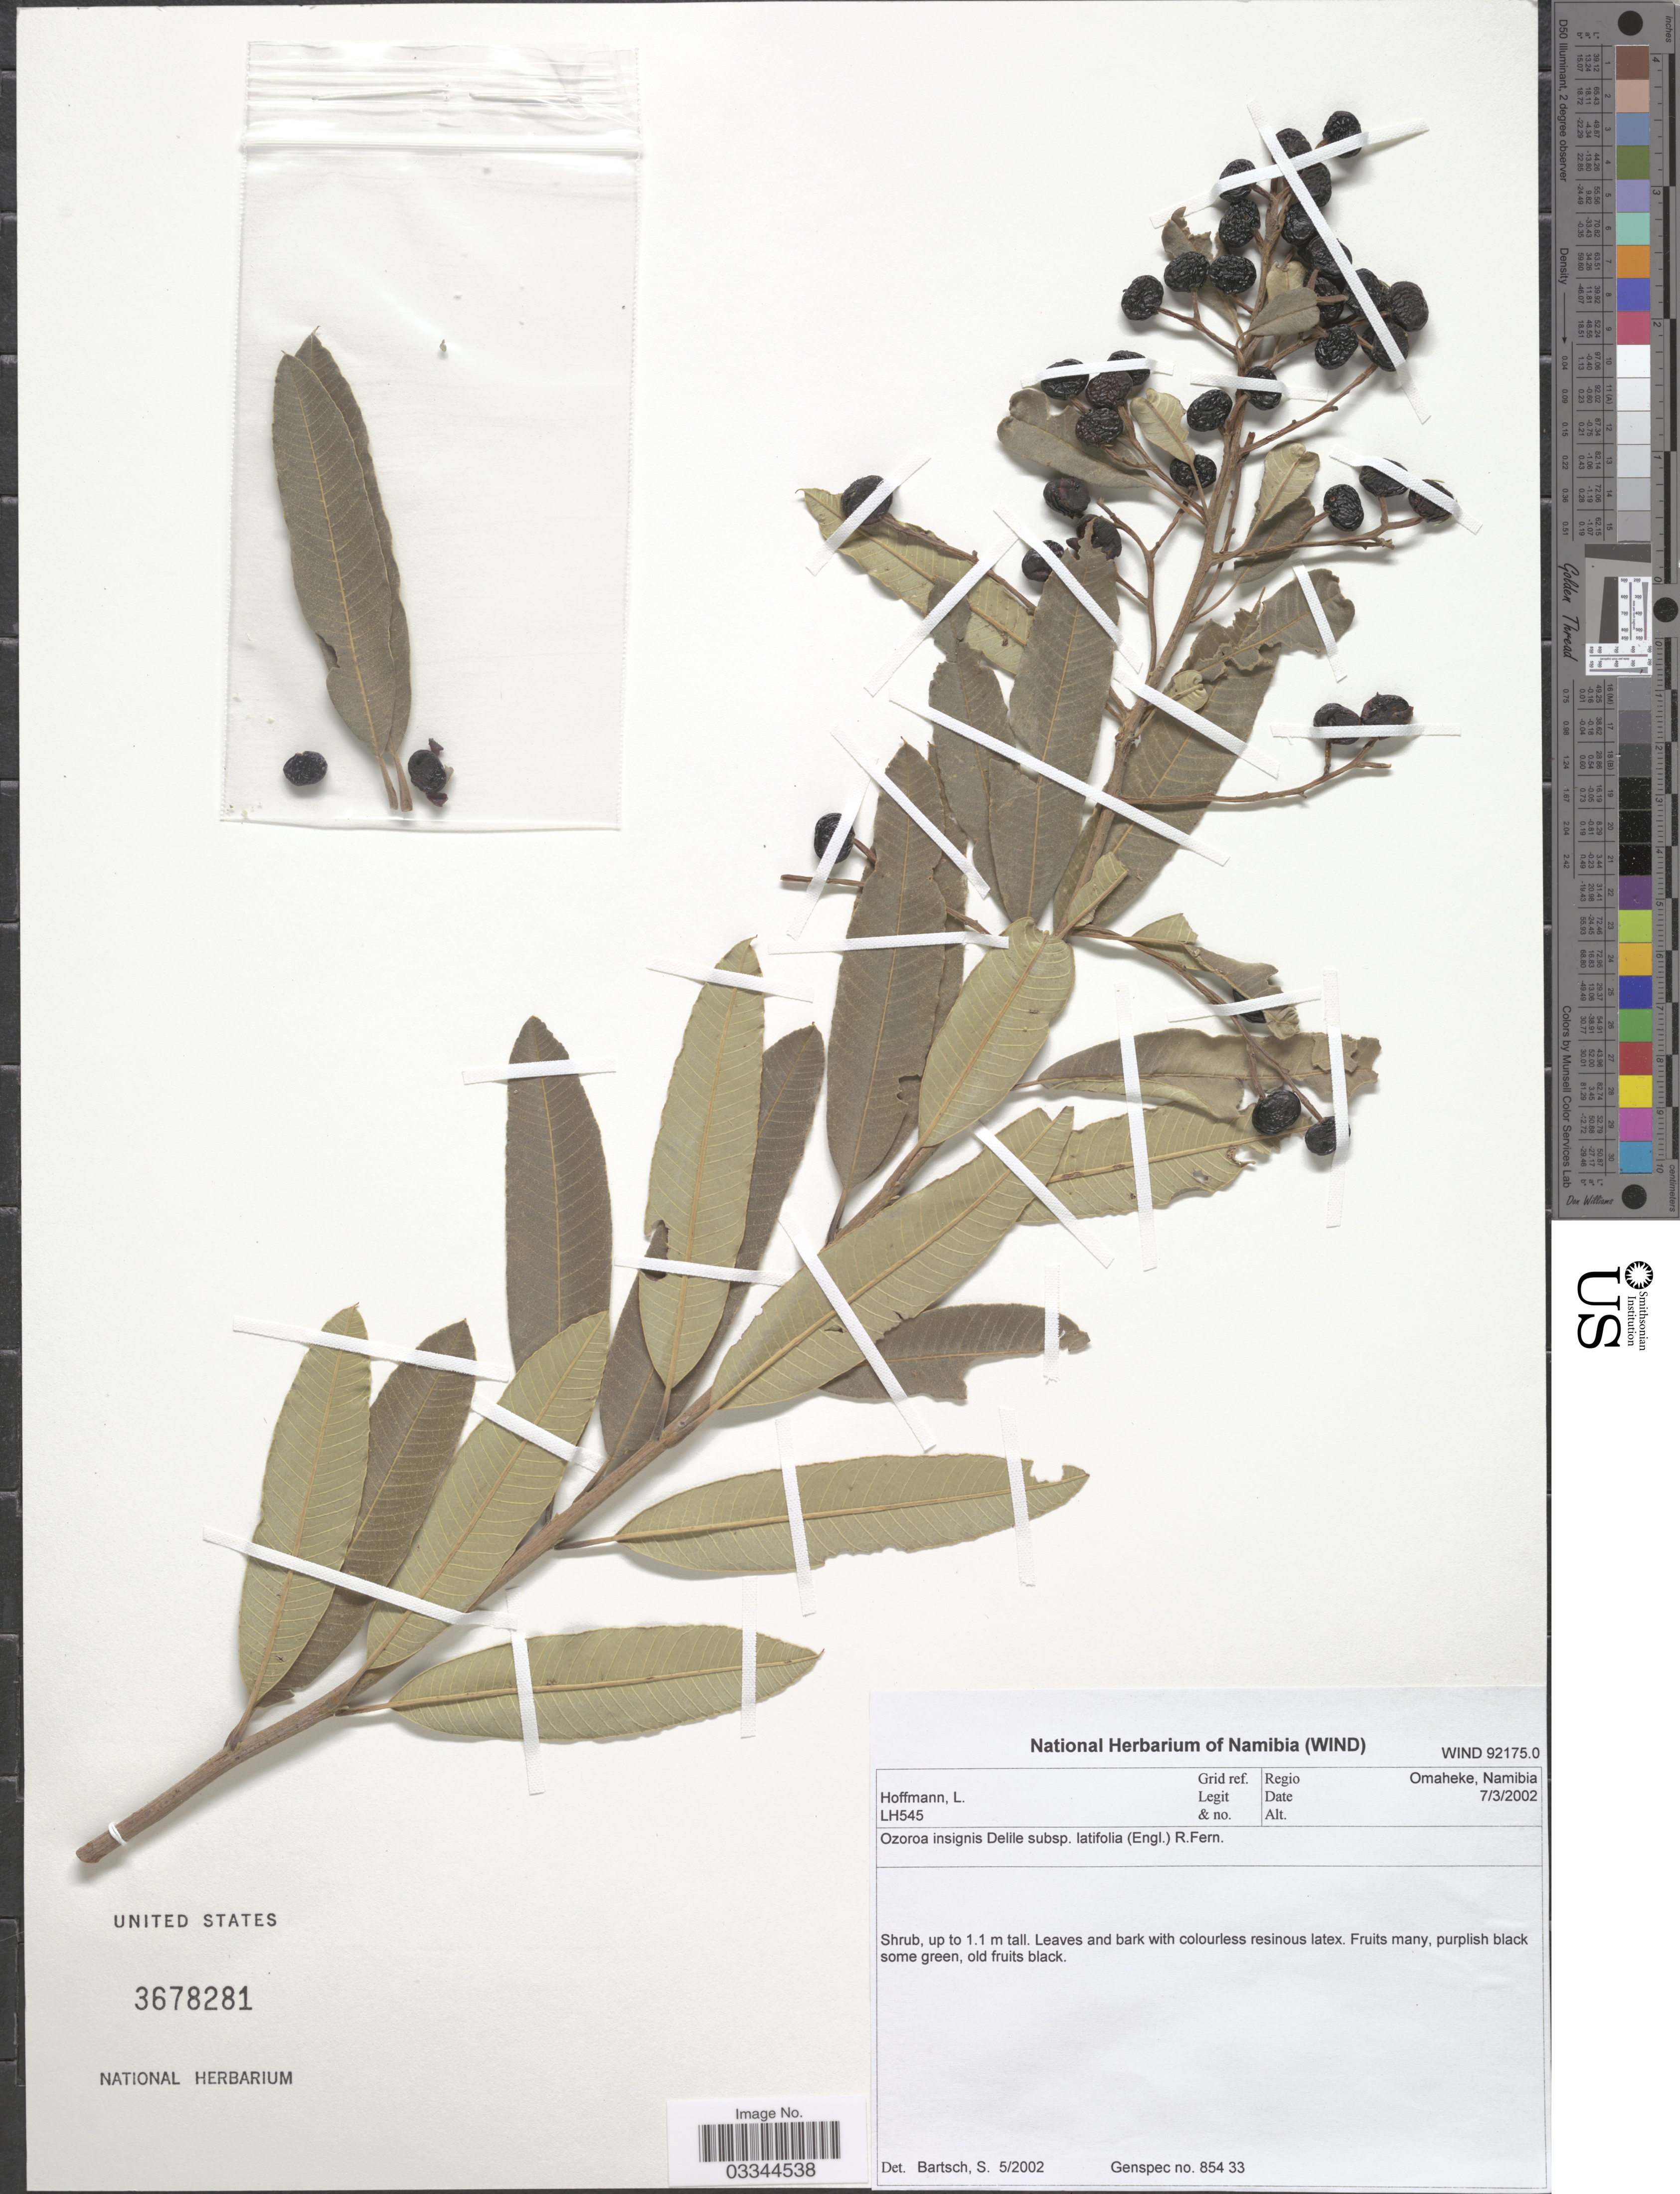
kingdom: Plantae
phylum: Tracheophyta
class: Magnoliopsida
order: Sapindales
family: Anacardiaceae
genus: Ozoroa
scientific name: Ozoroa insignis subsp. latifolia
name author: R. Fern.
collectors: L. Hoffmann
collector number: LH545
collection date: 2002-03-07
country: Namibia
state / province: Omaheke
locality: Regio Omaheke.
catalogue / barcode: US 3678281